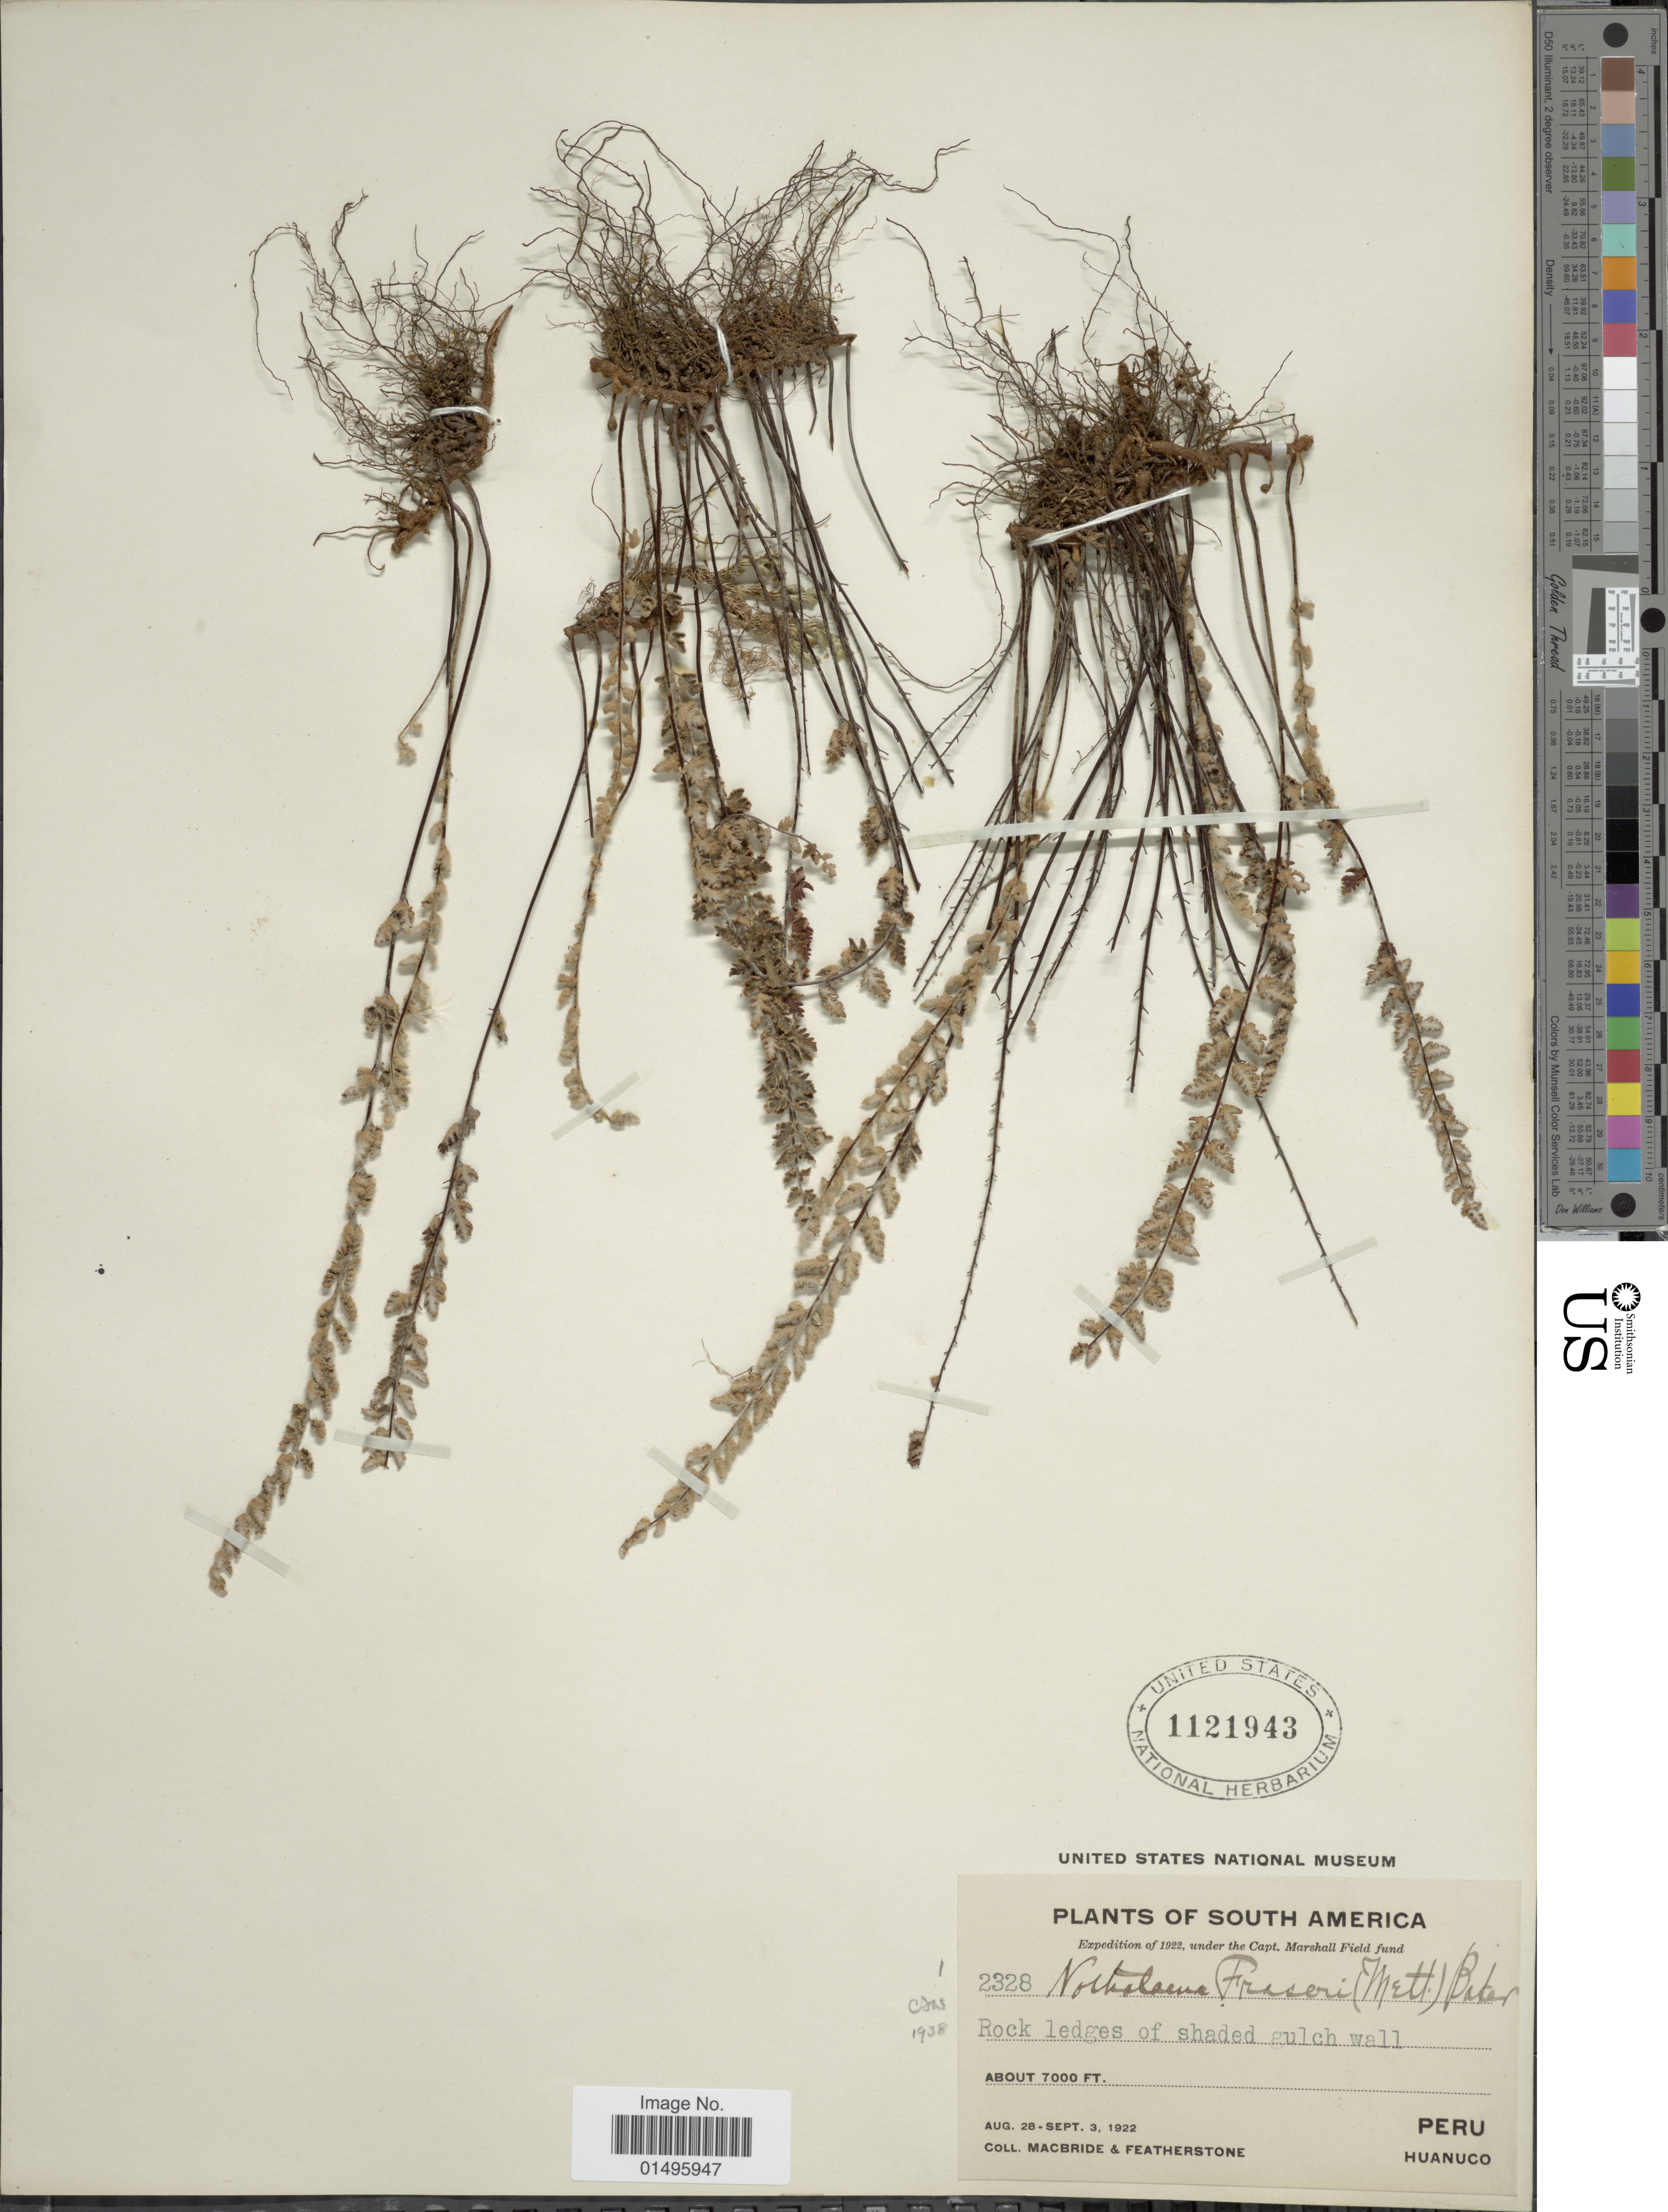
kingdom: Plantae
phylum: Tracheophyta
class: Polypodiopsida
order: Polypodiales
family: Pteridaceae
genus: Notholaena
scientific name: Notholaena fraseri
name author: (Mett.) Baker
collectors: Macbride, -- & -. Featherstone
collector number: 2328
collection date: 1922-08-28/1922-09-03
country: Peru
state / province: Huánuco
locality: South America, Peru, Huanuco.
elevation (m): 2134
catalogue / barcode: US 1121943